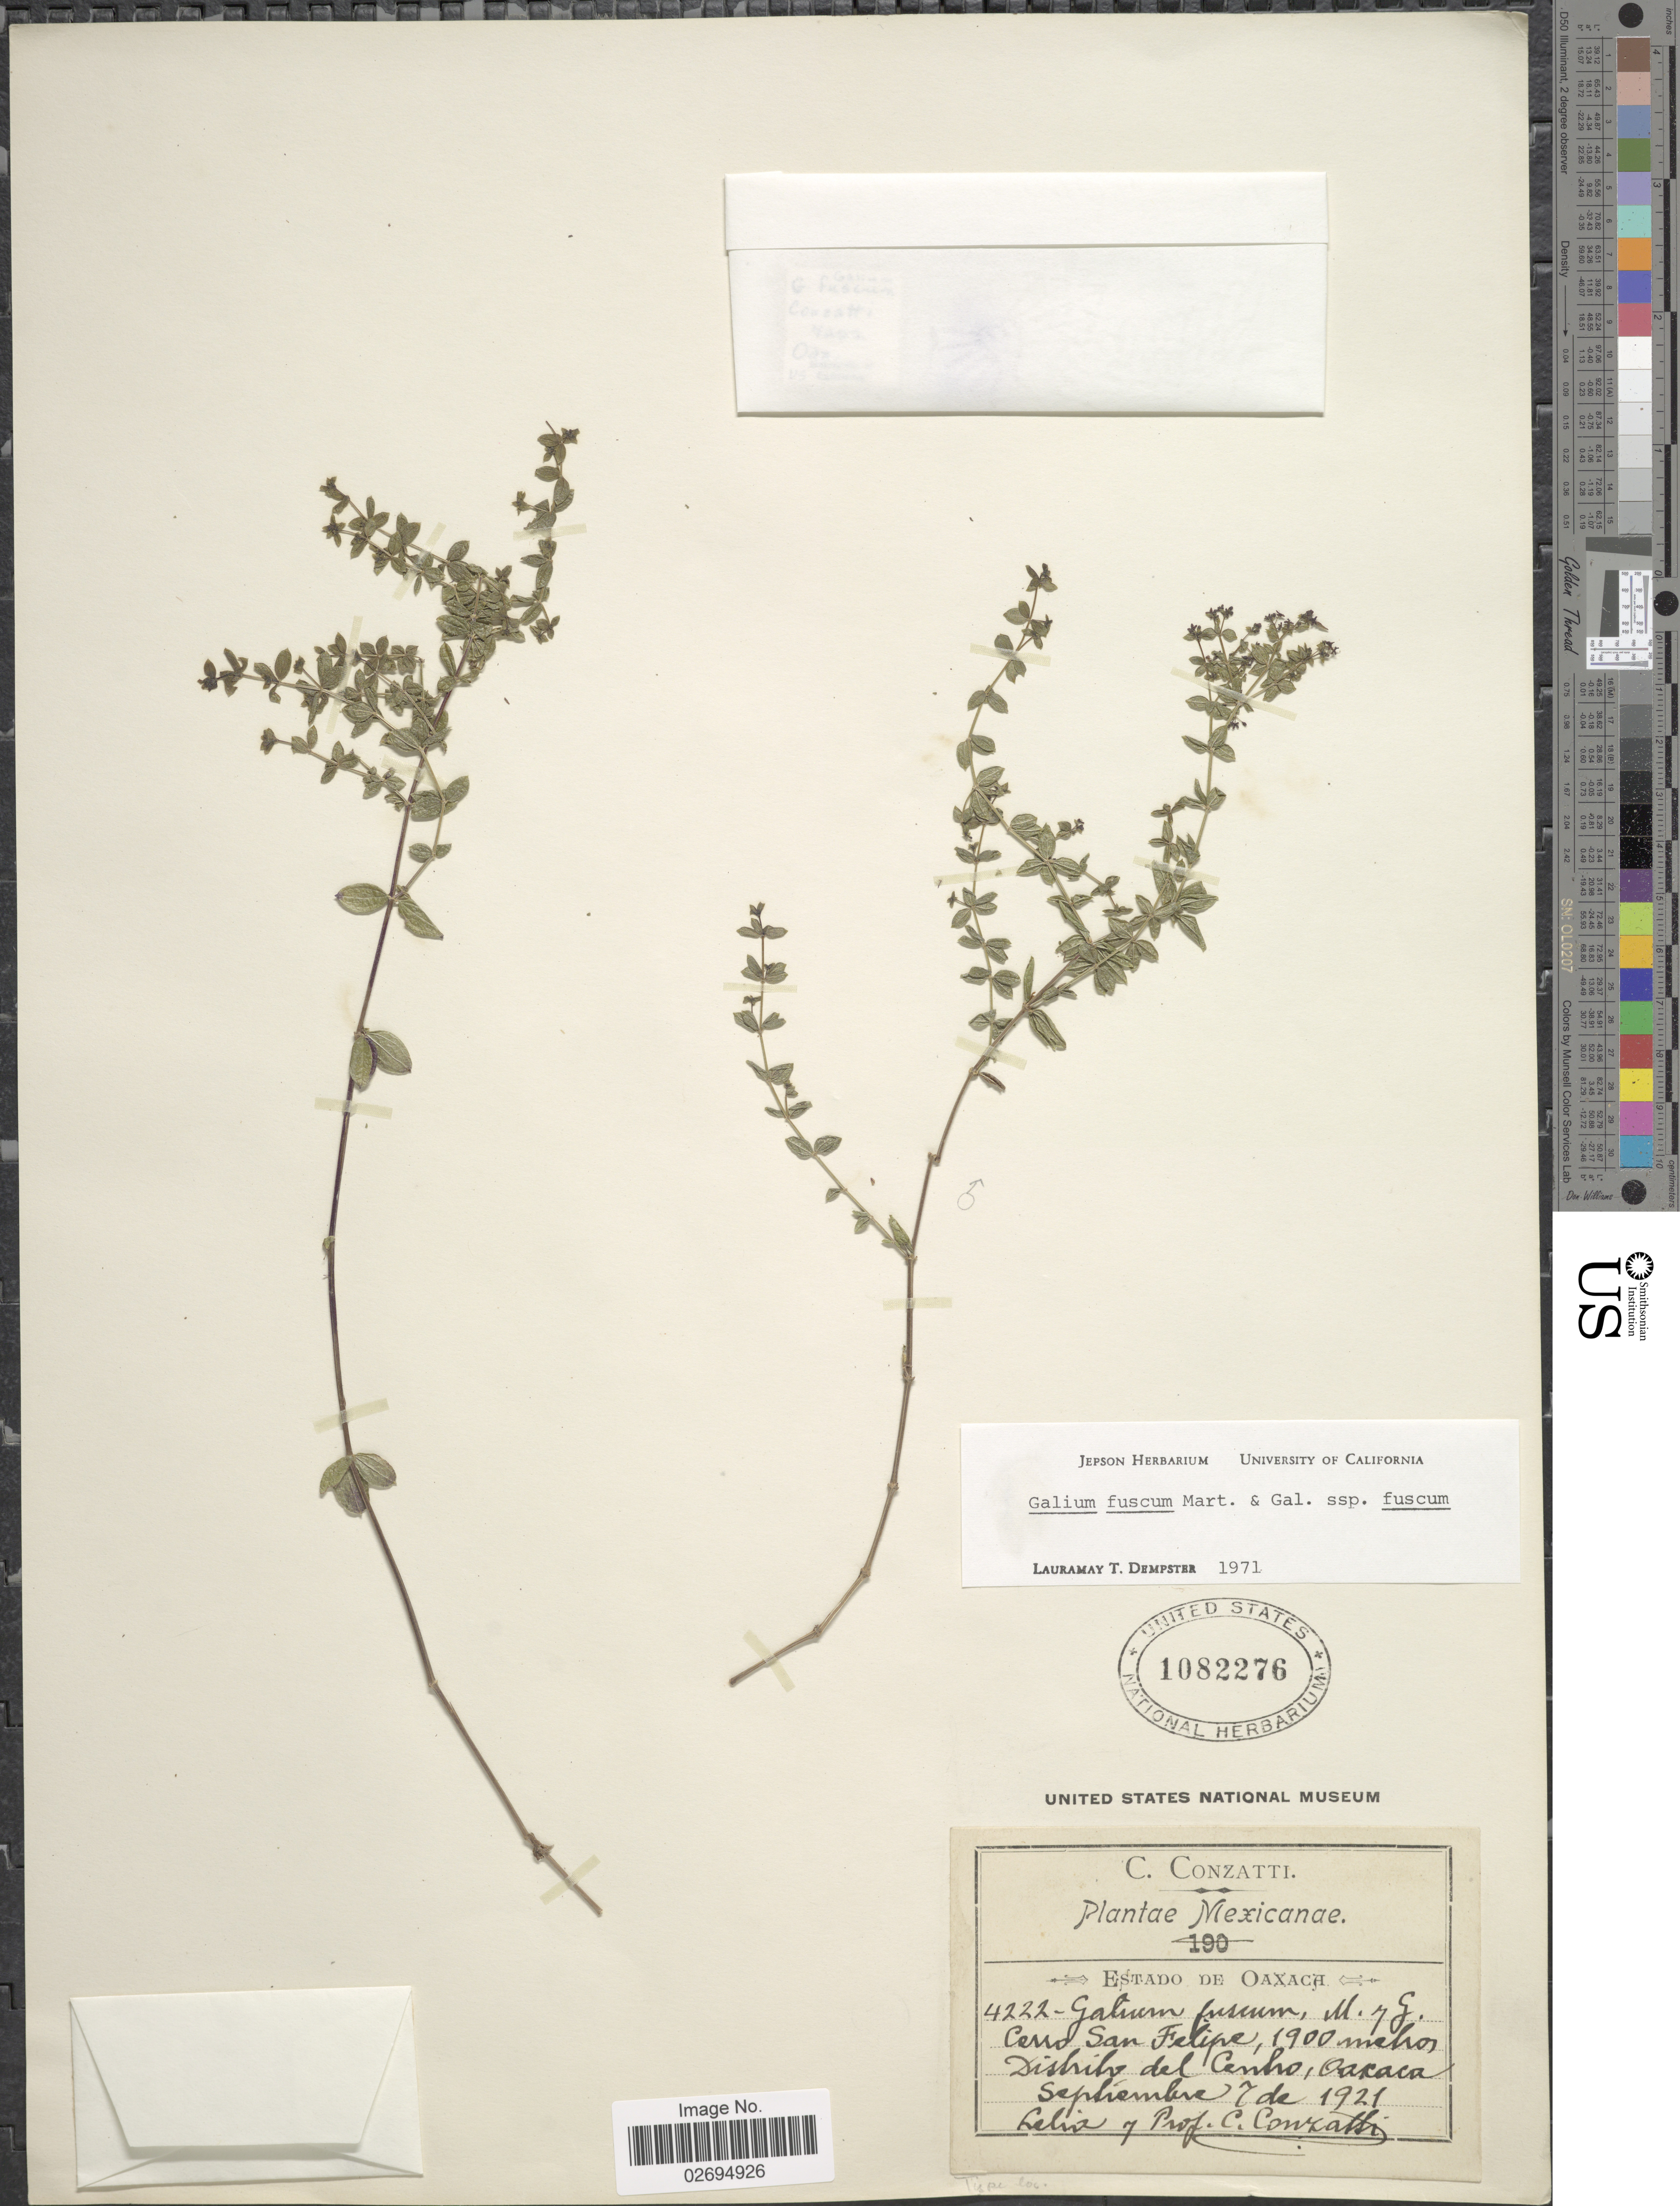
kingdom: Plantae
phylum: Tracheophyta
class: Magnoliopsida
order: Gentianales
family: Rubiaceae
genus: Galium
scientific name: Galium fuscum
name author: M. Martens & Galeotti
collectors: C. Conzatti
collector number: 4222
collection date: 1921-09-07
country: Mexico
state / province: Oaxaca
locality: Cerro San Felipe, Distrito del Centro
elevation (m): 1900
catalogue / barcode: US 1082276